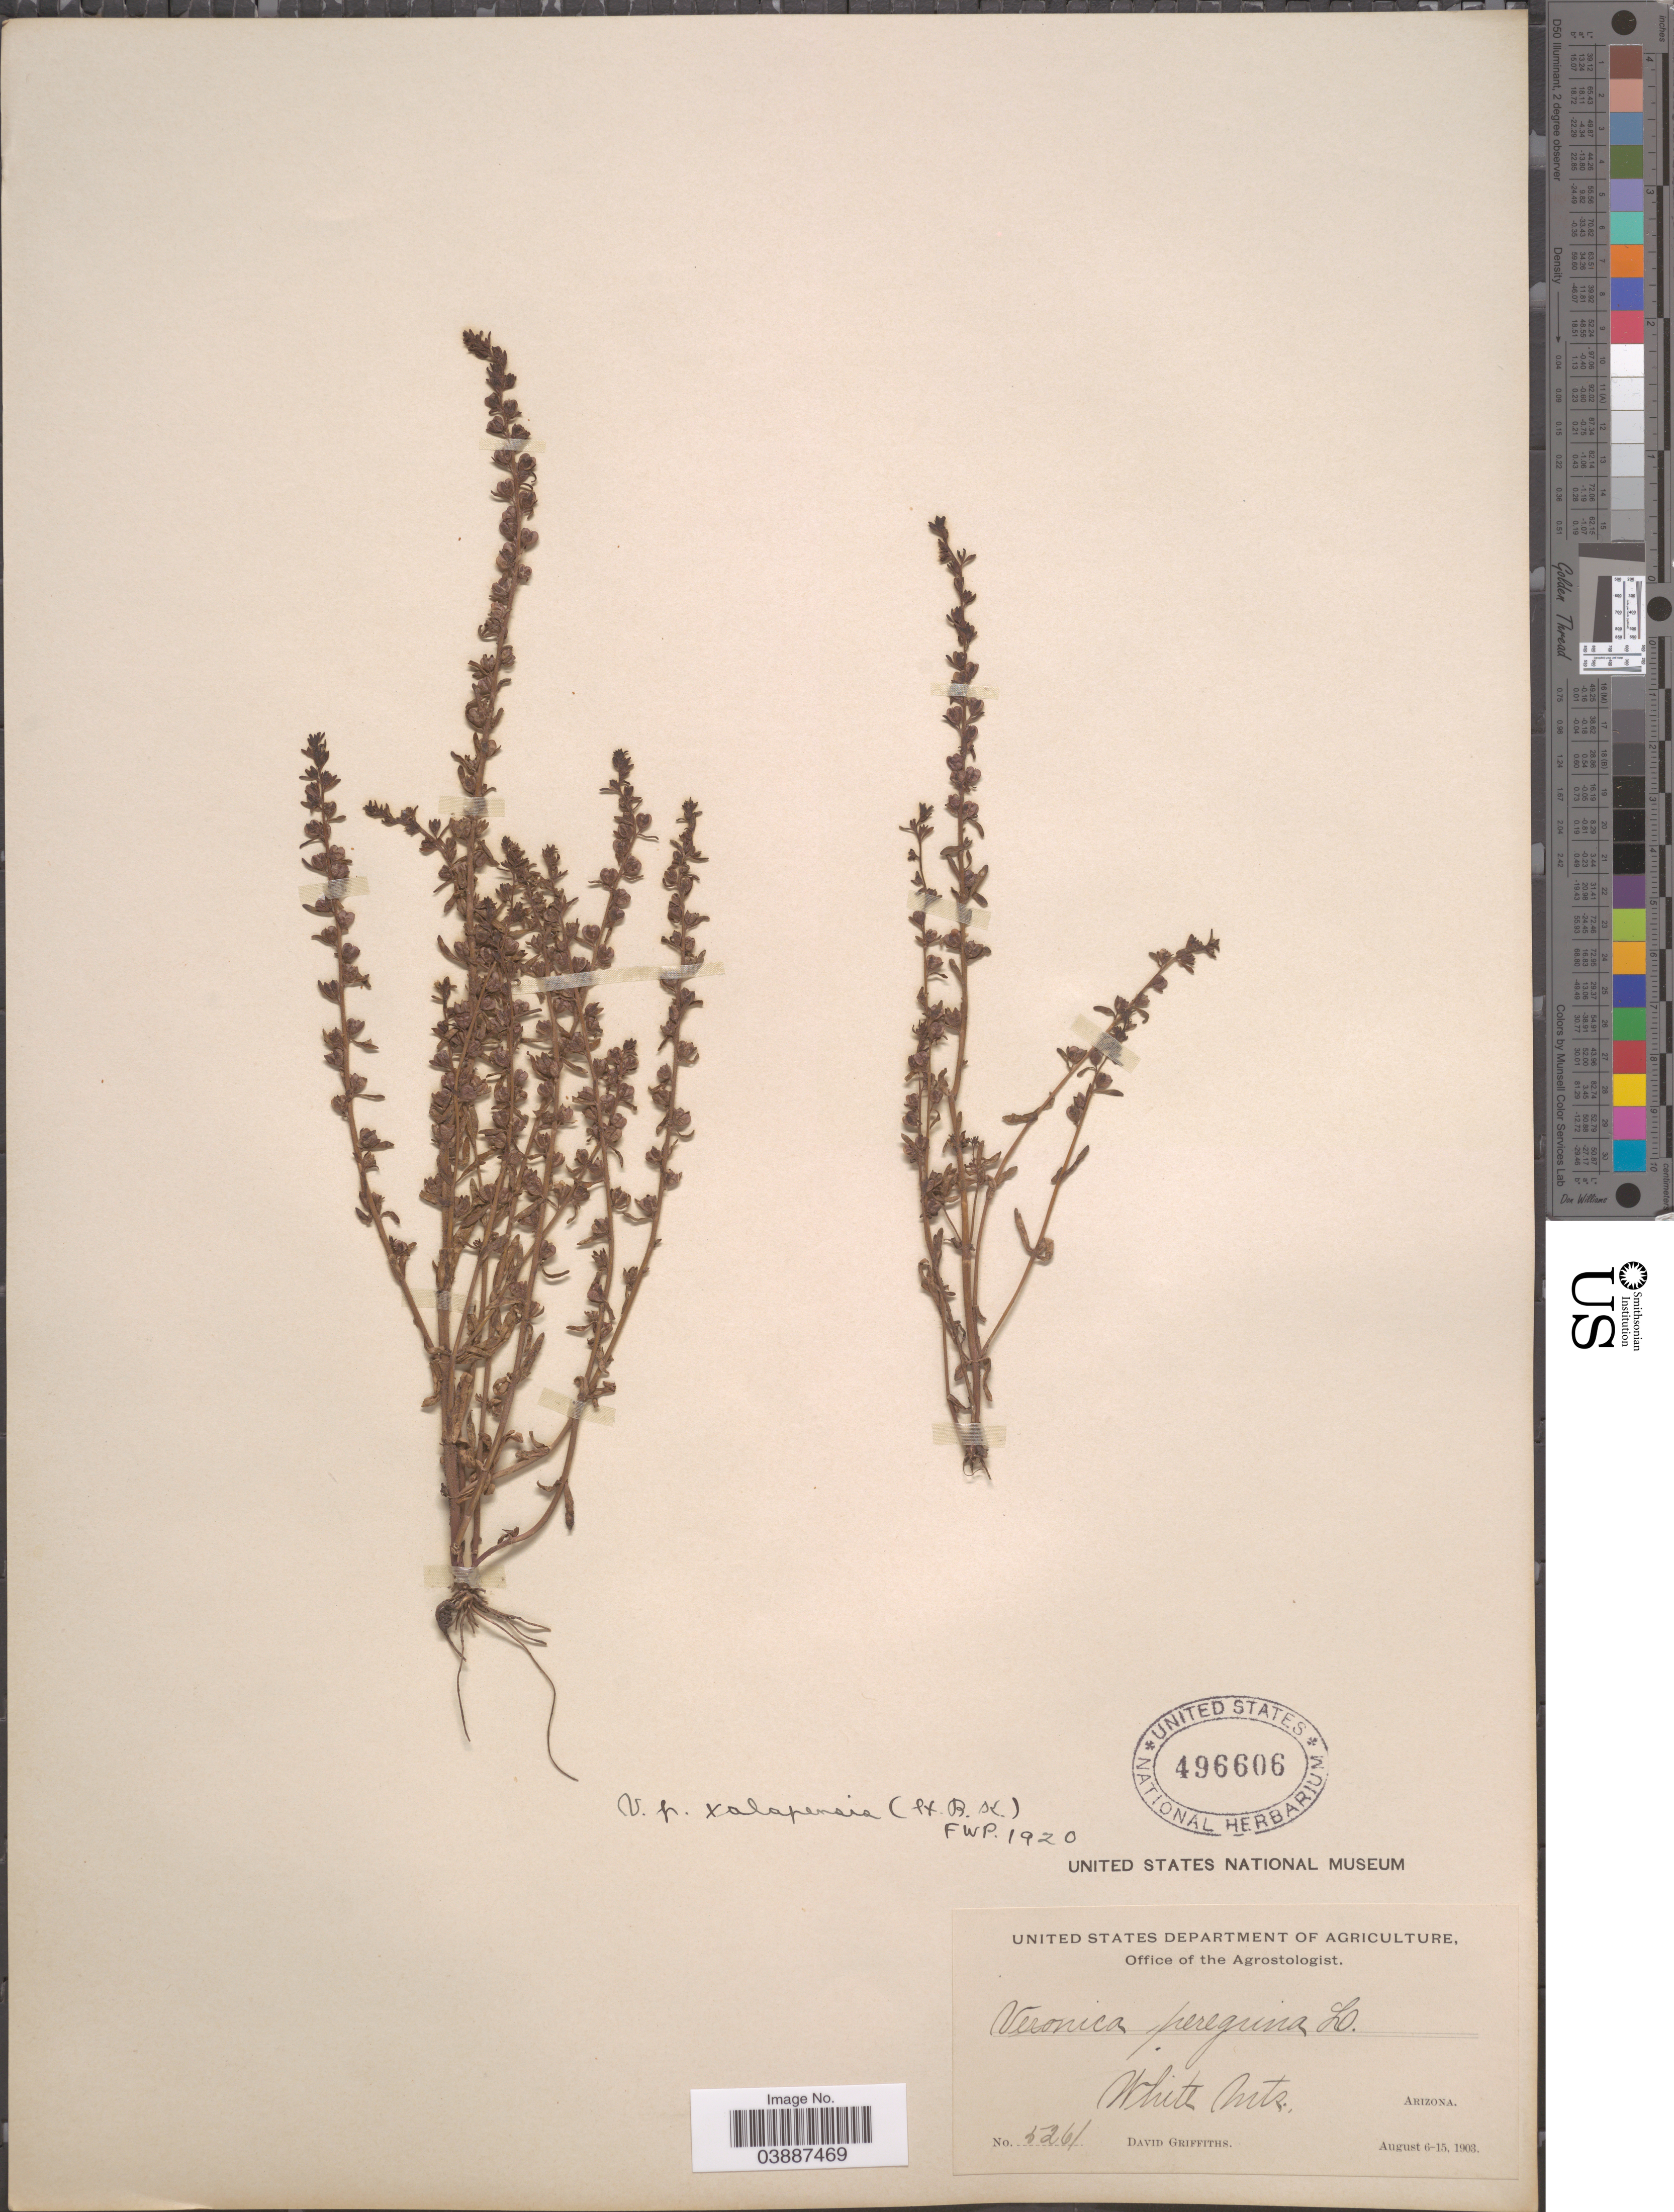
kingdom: Plantae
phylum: Tracheophyta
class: Magnoliopsida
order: Lamiales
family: Plantaginaceae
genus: Veronica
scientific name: Veronica xalapensis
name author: Kunth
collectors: D. Griffiths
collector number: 5261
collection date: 1903-08-06/1903-08-15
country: United States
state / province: Arizona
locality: White Mts.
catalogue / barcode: US 496606